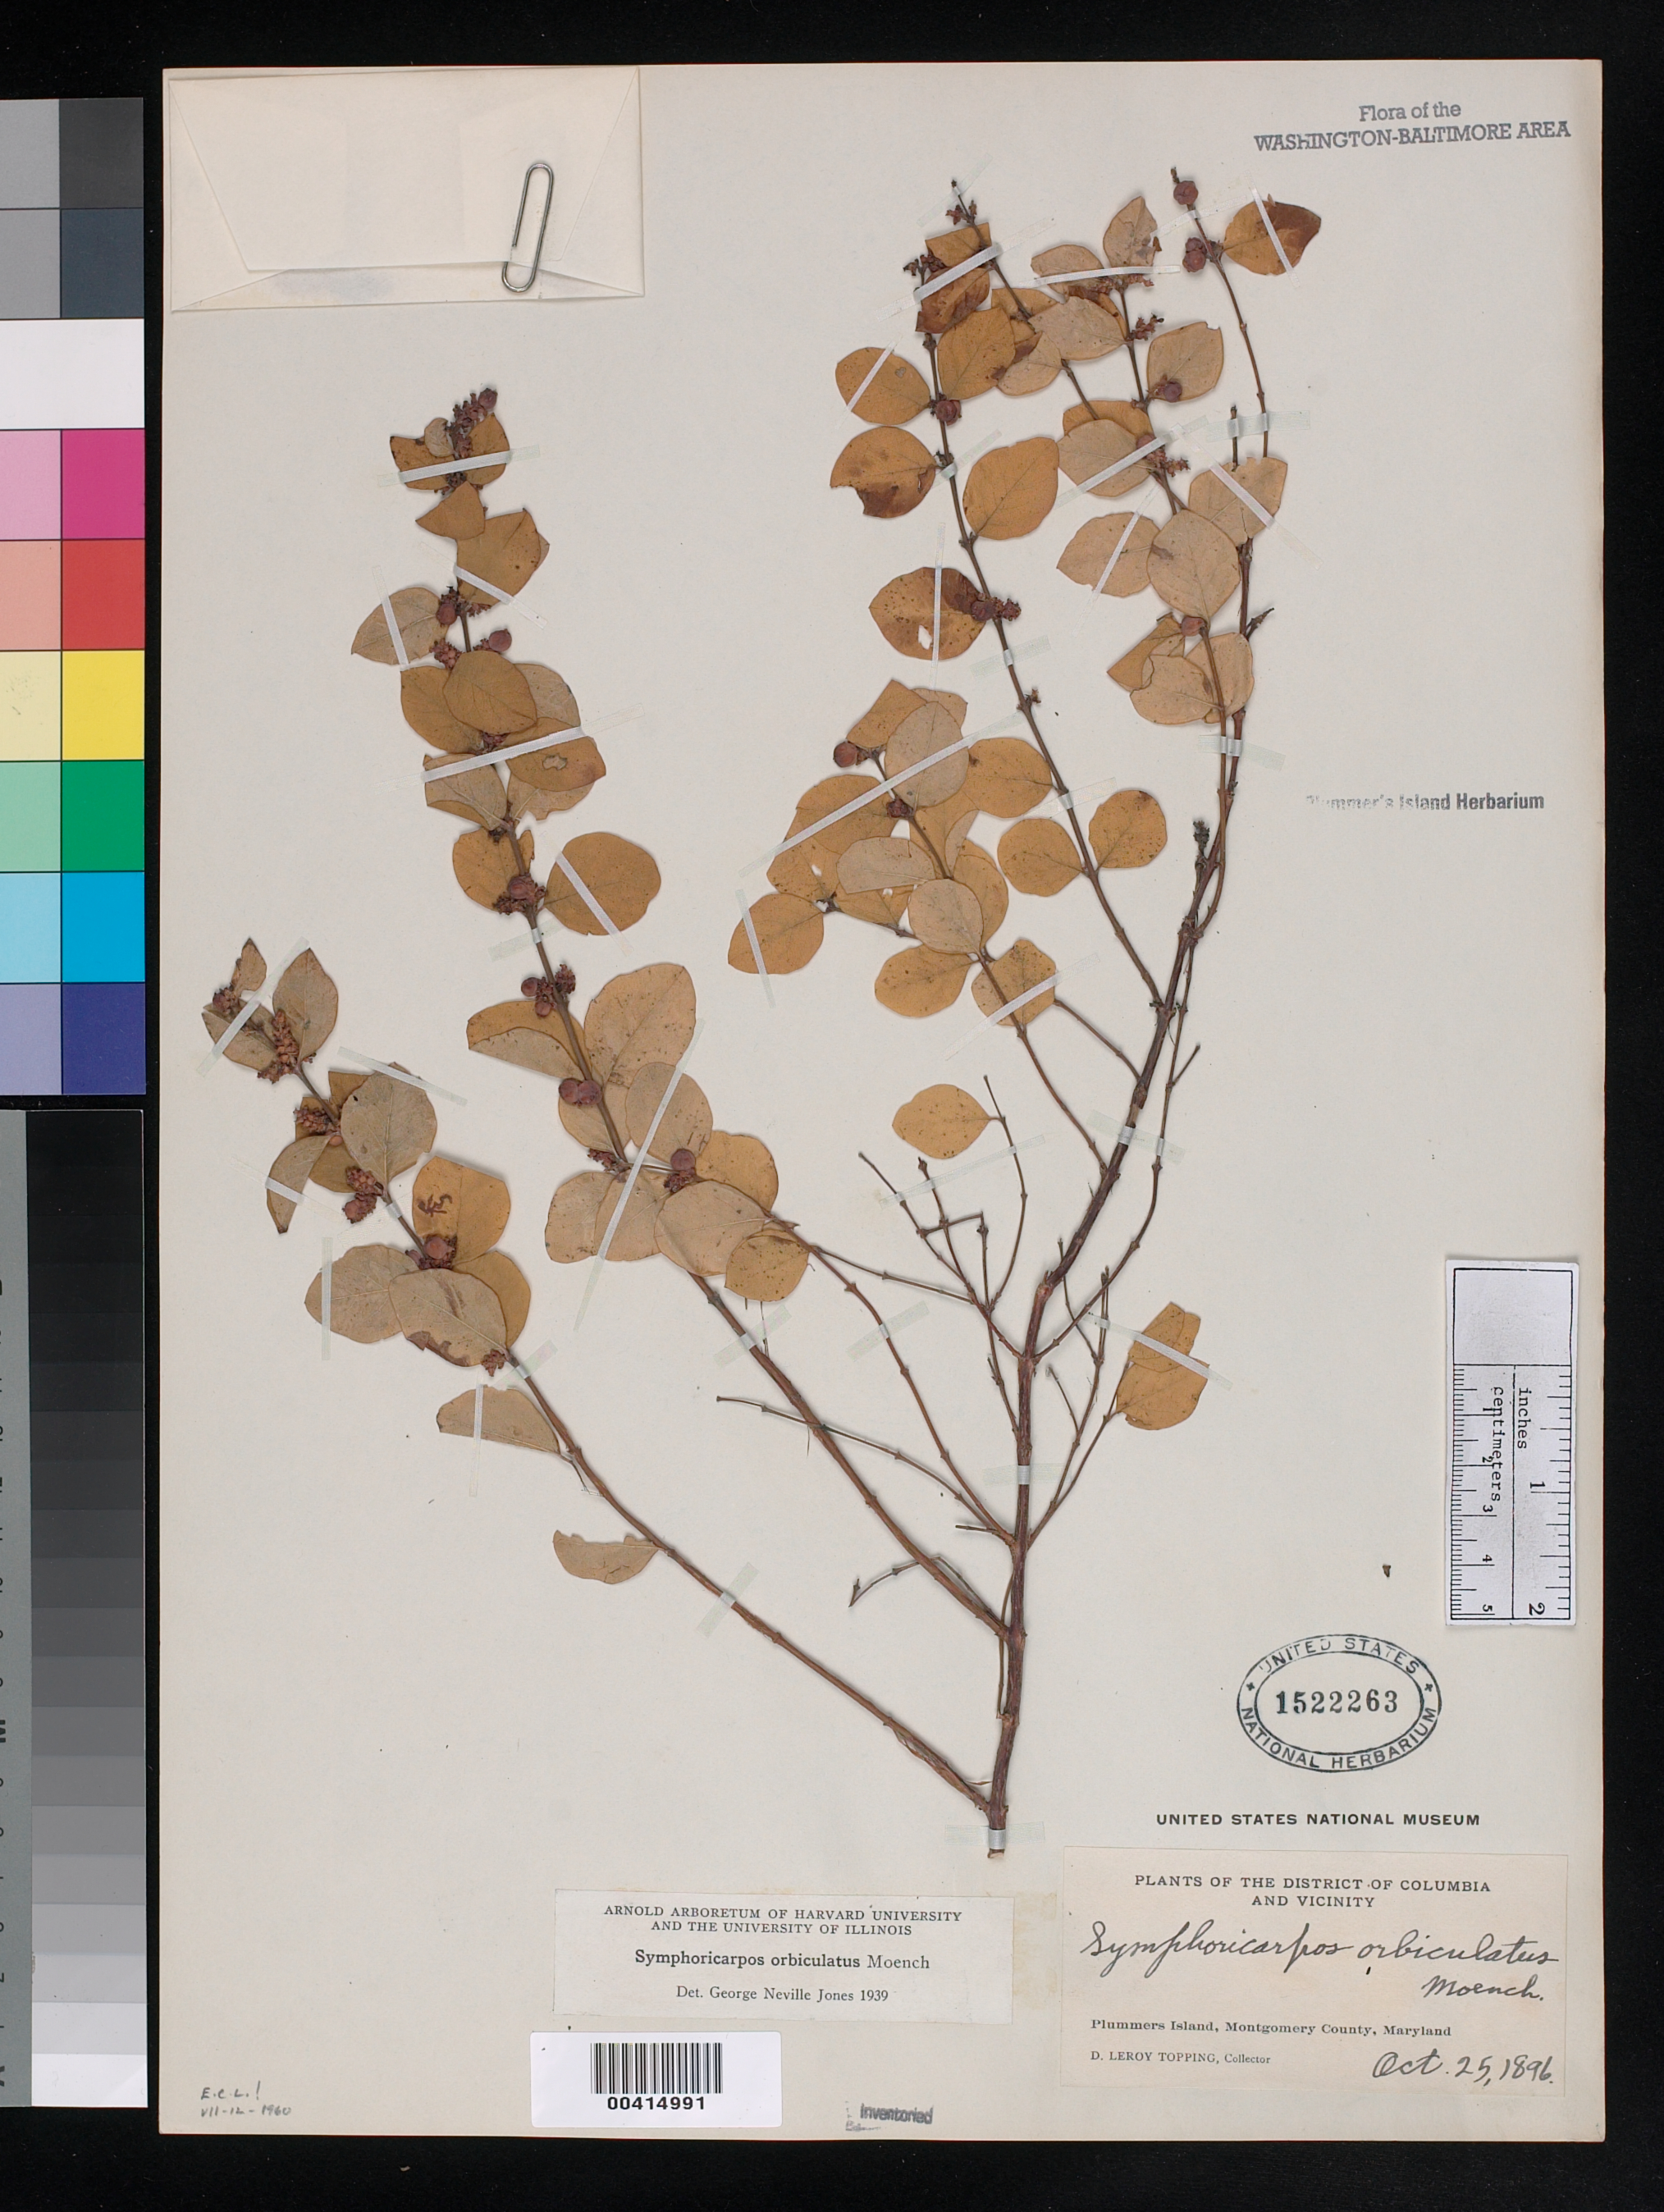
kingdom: Plantae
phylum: Tracheophyta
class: Magnoliopsida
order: Dipsacales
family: Caprifoliaceae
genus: Symphoricarpos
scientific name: Symphoricarpos orbiculatus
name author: Moench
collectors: D. L. Topping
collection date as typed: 25 Oct 1896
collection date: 1896-10-25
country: United States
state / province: Maryland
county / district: Montgomery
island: Plummers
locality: Plummer's Island C. & O. Canal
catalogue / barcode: US 1522263